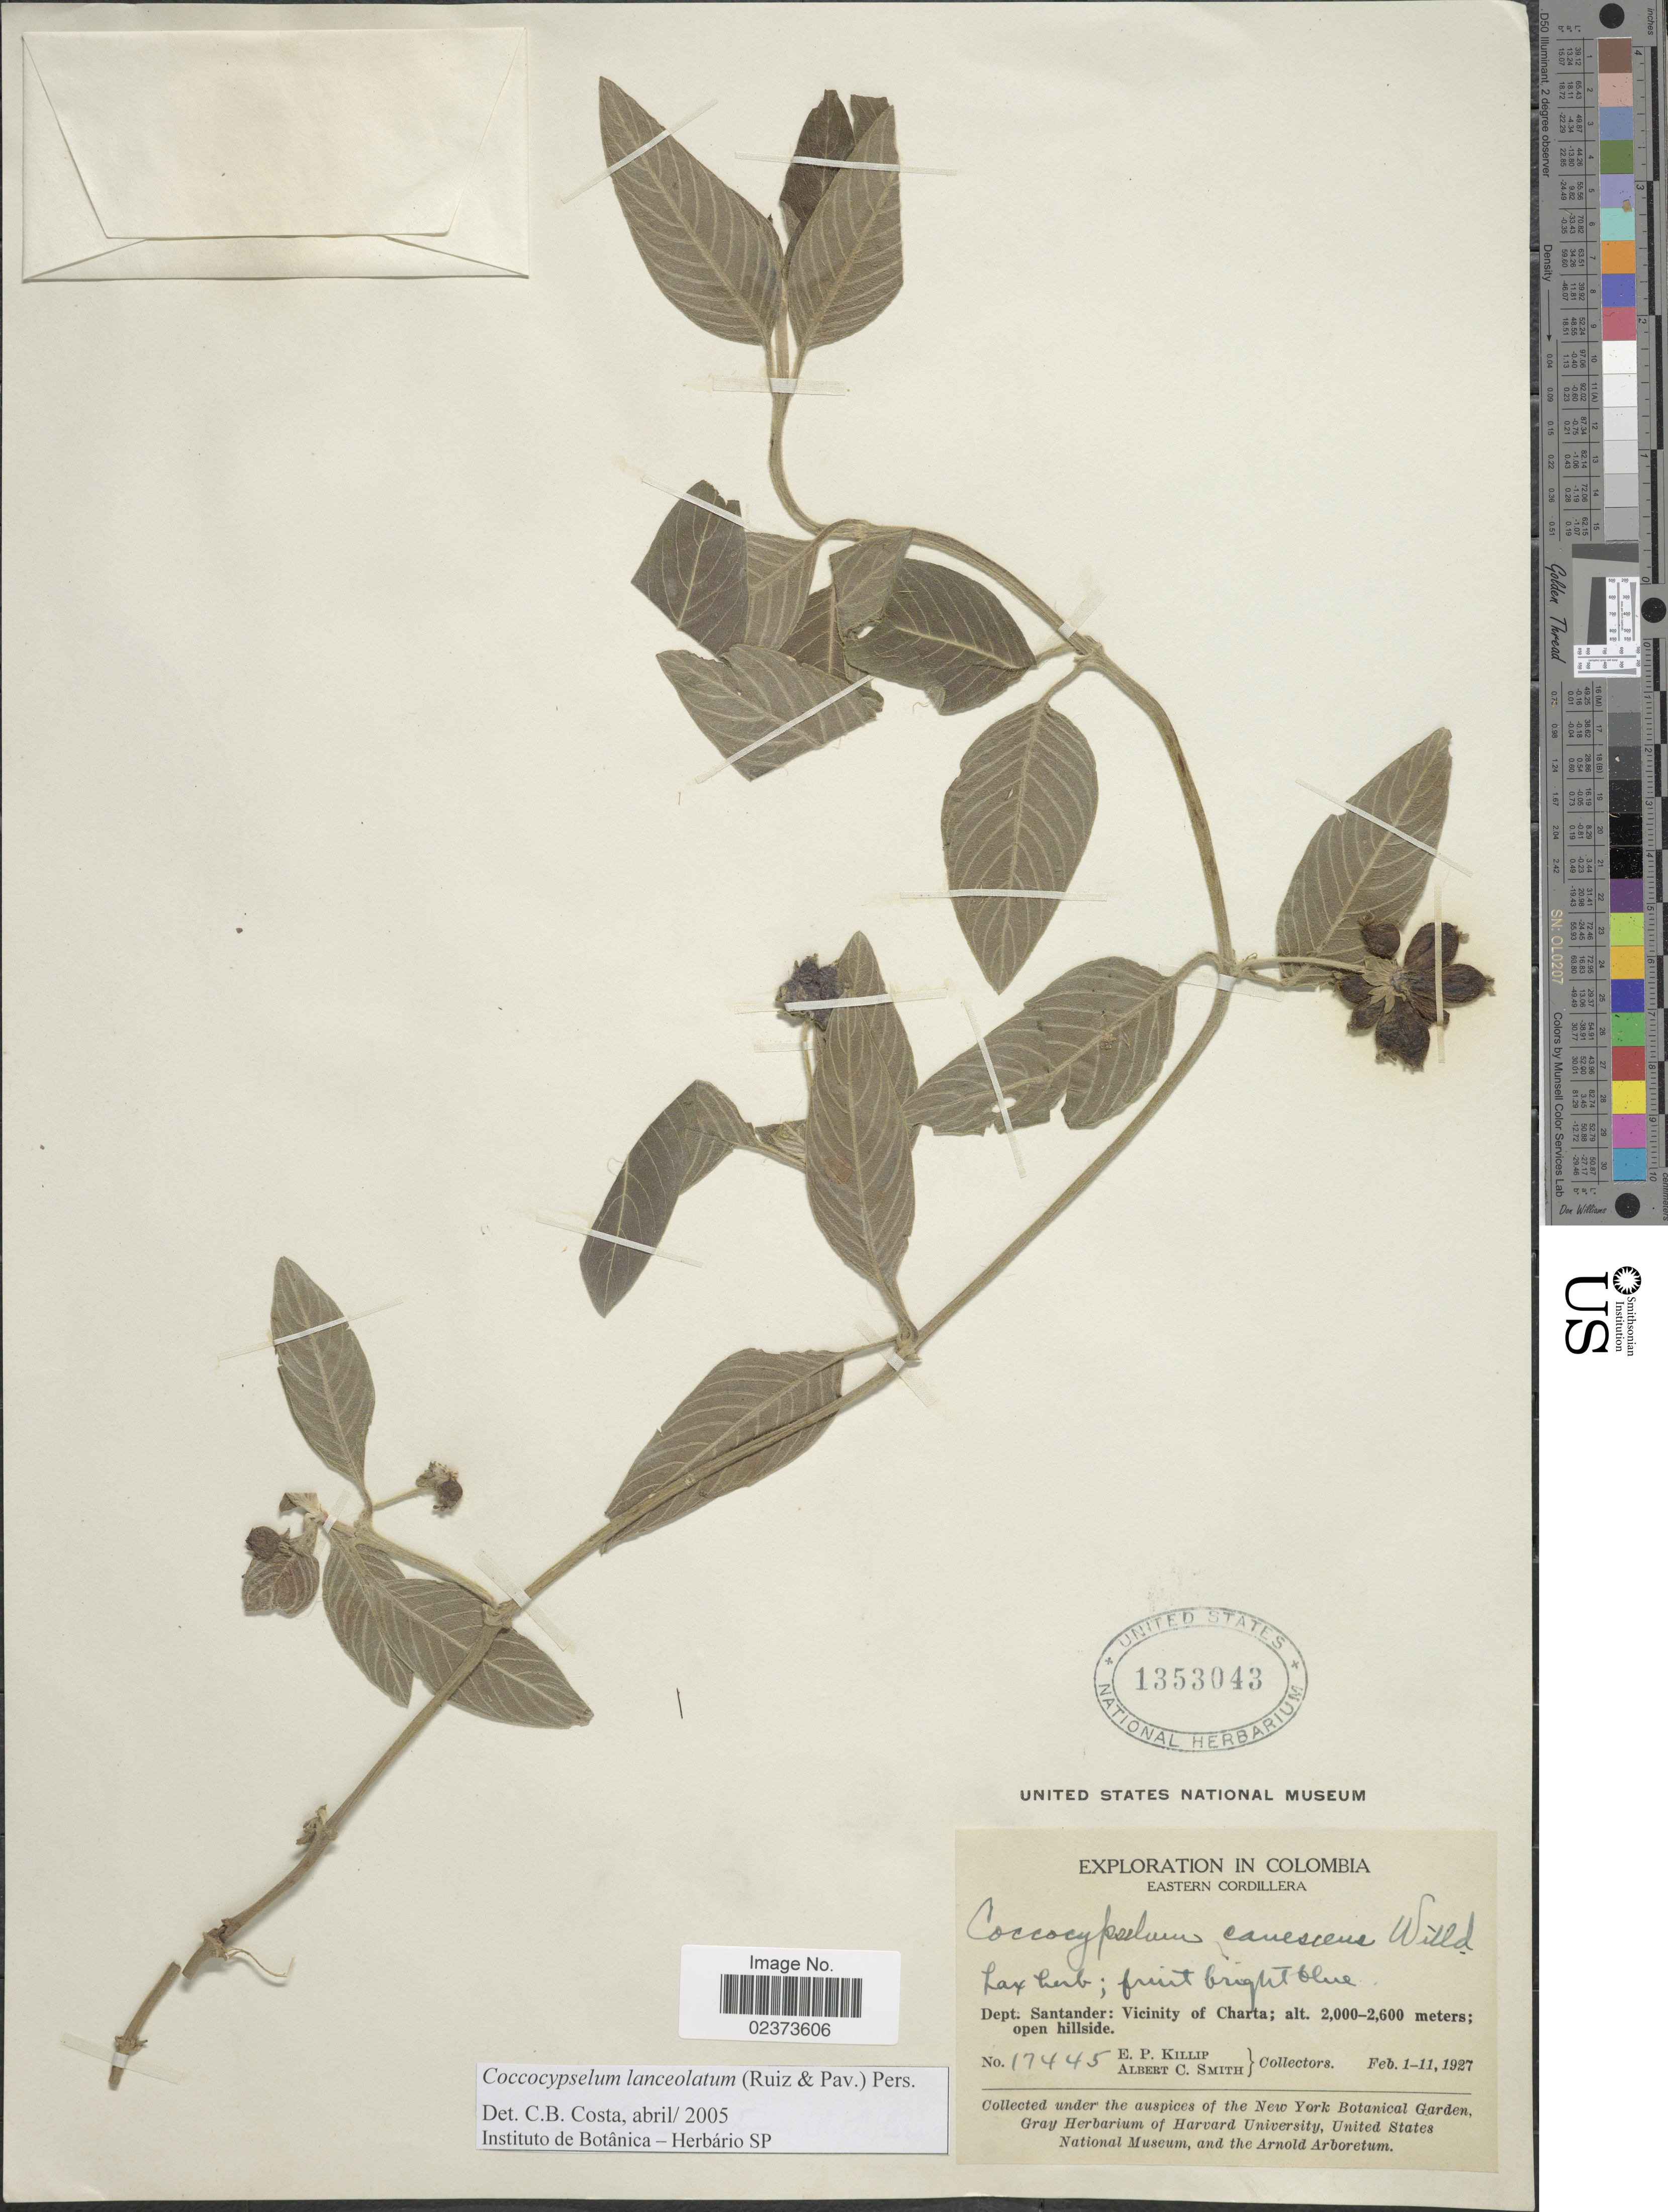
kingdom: Plantae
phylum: Tracheophyta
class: Magnoliopsida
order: Gentianales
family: Rubiaceae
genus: Coccocypselum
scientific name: Coccocypselum lanceolatum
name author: (Ruiz & Pav.) Pers.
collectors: E. P. Killip & A. C. Smith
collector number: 17445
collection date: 1927-02-01/1927-02-11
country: Colombia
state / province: Santander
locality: Eastern Cordillera, Dept. Santander: Vicinity of Charta, open hilliside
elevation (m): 2000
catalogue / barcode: US 1353043